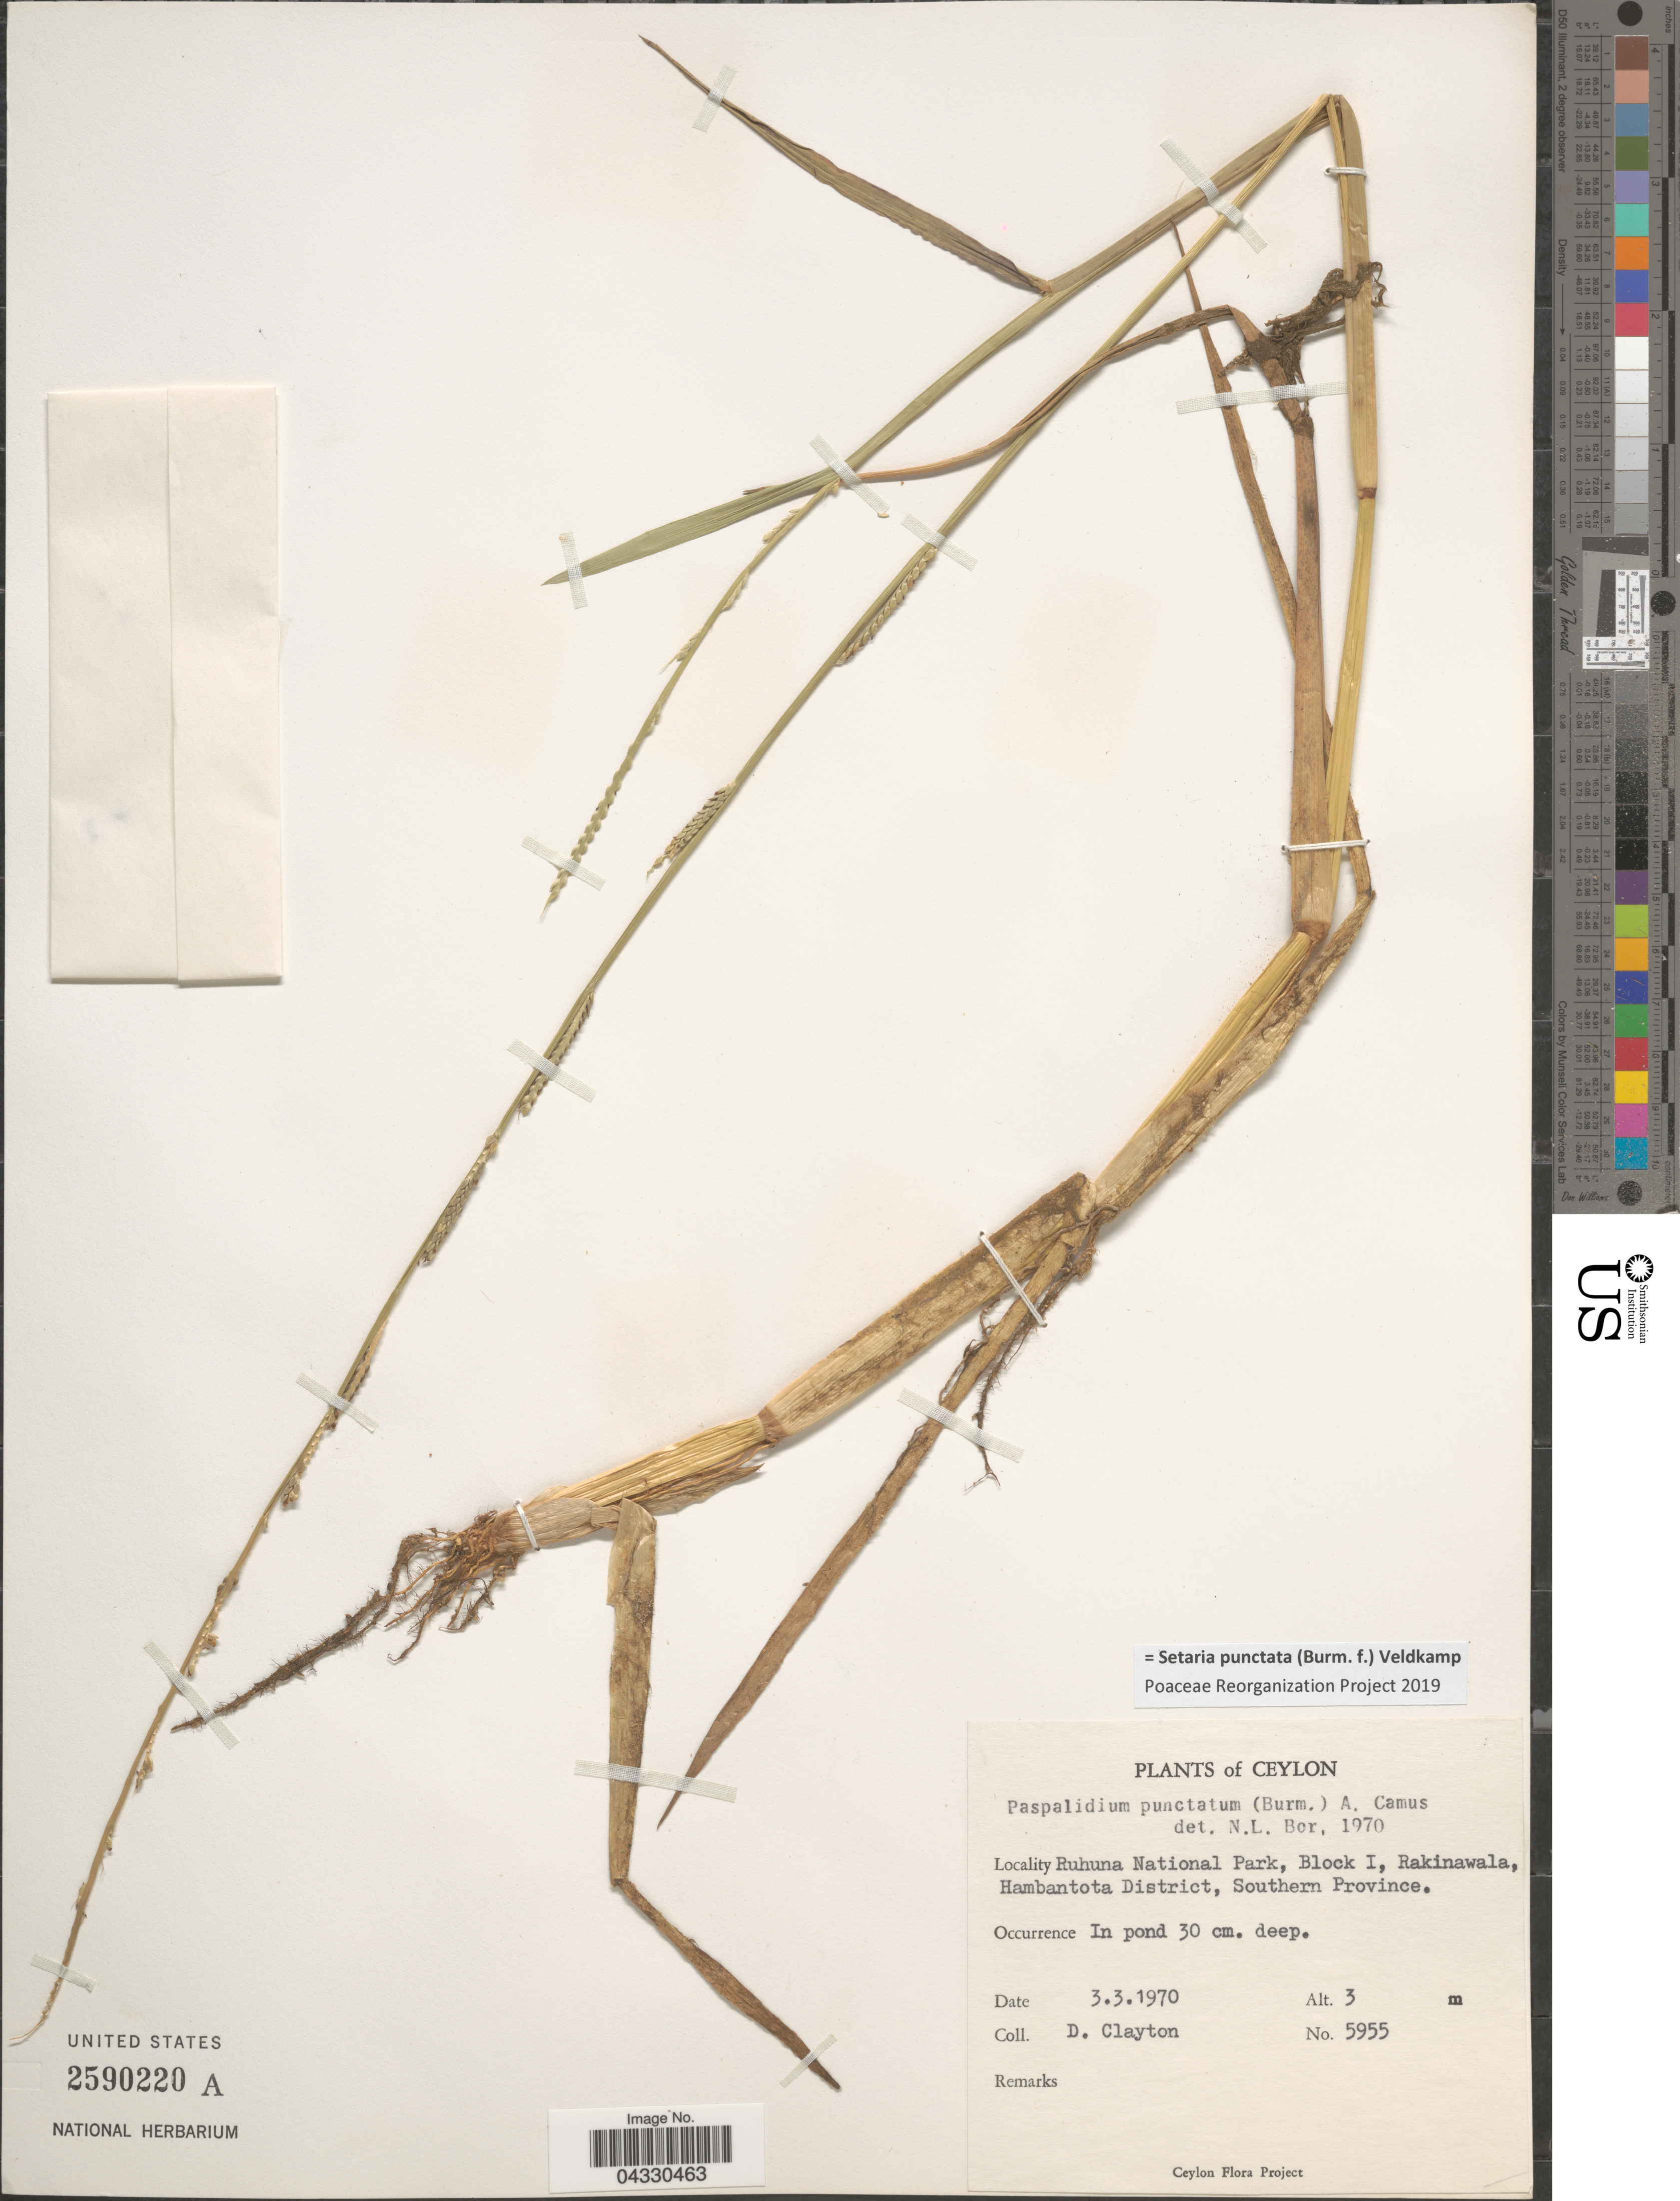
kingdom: Plantae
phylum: Tracheophyta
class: Liliopsida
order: Poales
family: Poaceae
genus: Setaria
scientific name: Setaria punctata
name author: (Burm. f.) Veldkamp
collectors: D. Clayton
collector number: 5955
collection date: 1970-03-03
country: Sri Lanka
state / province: Southern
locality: Ceylon. Ruhuna National Park, Block I, Rakinawala, Hambantota District.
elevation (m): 3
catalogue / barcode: US 2590220A